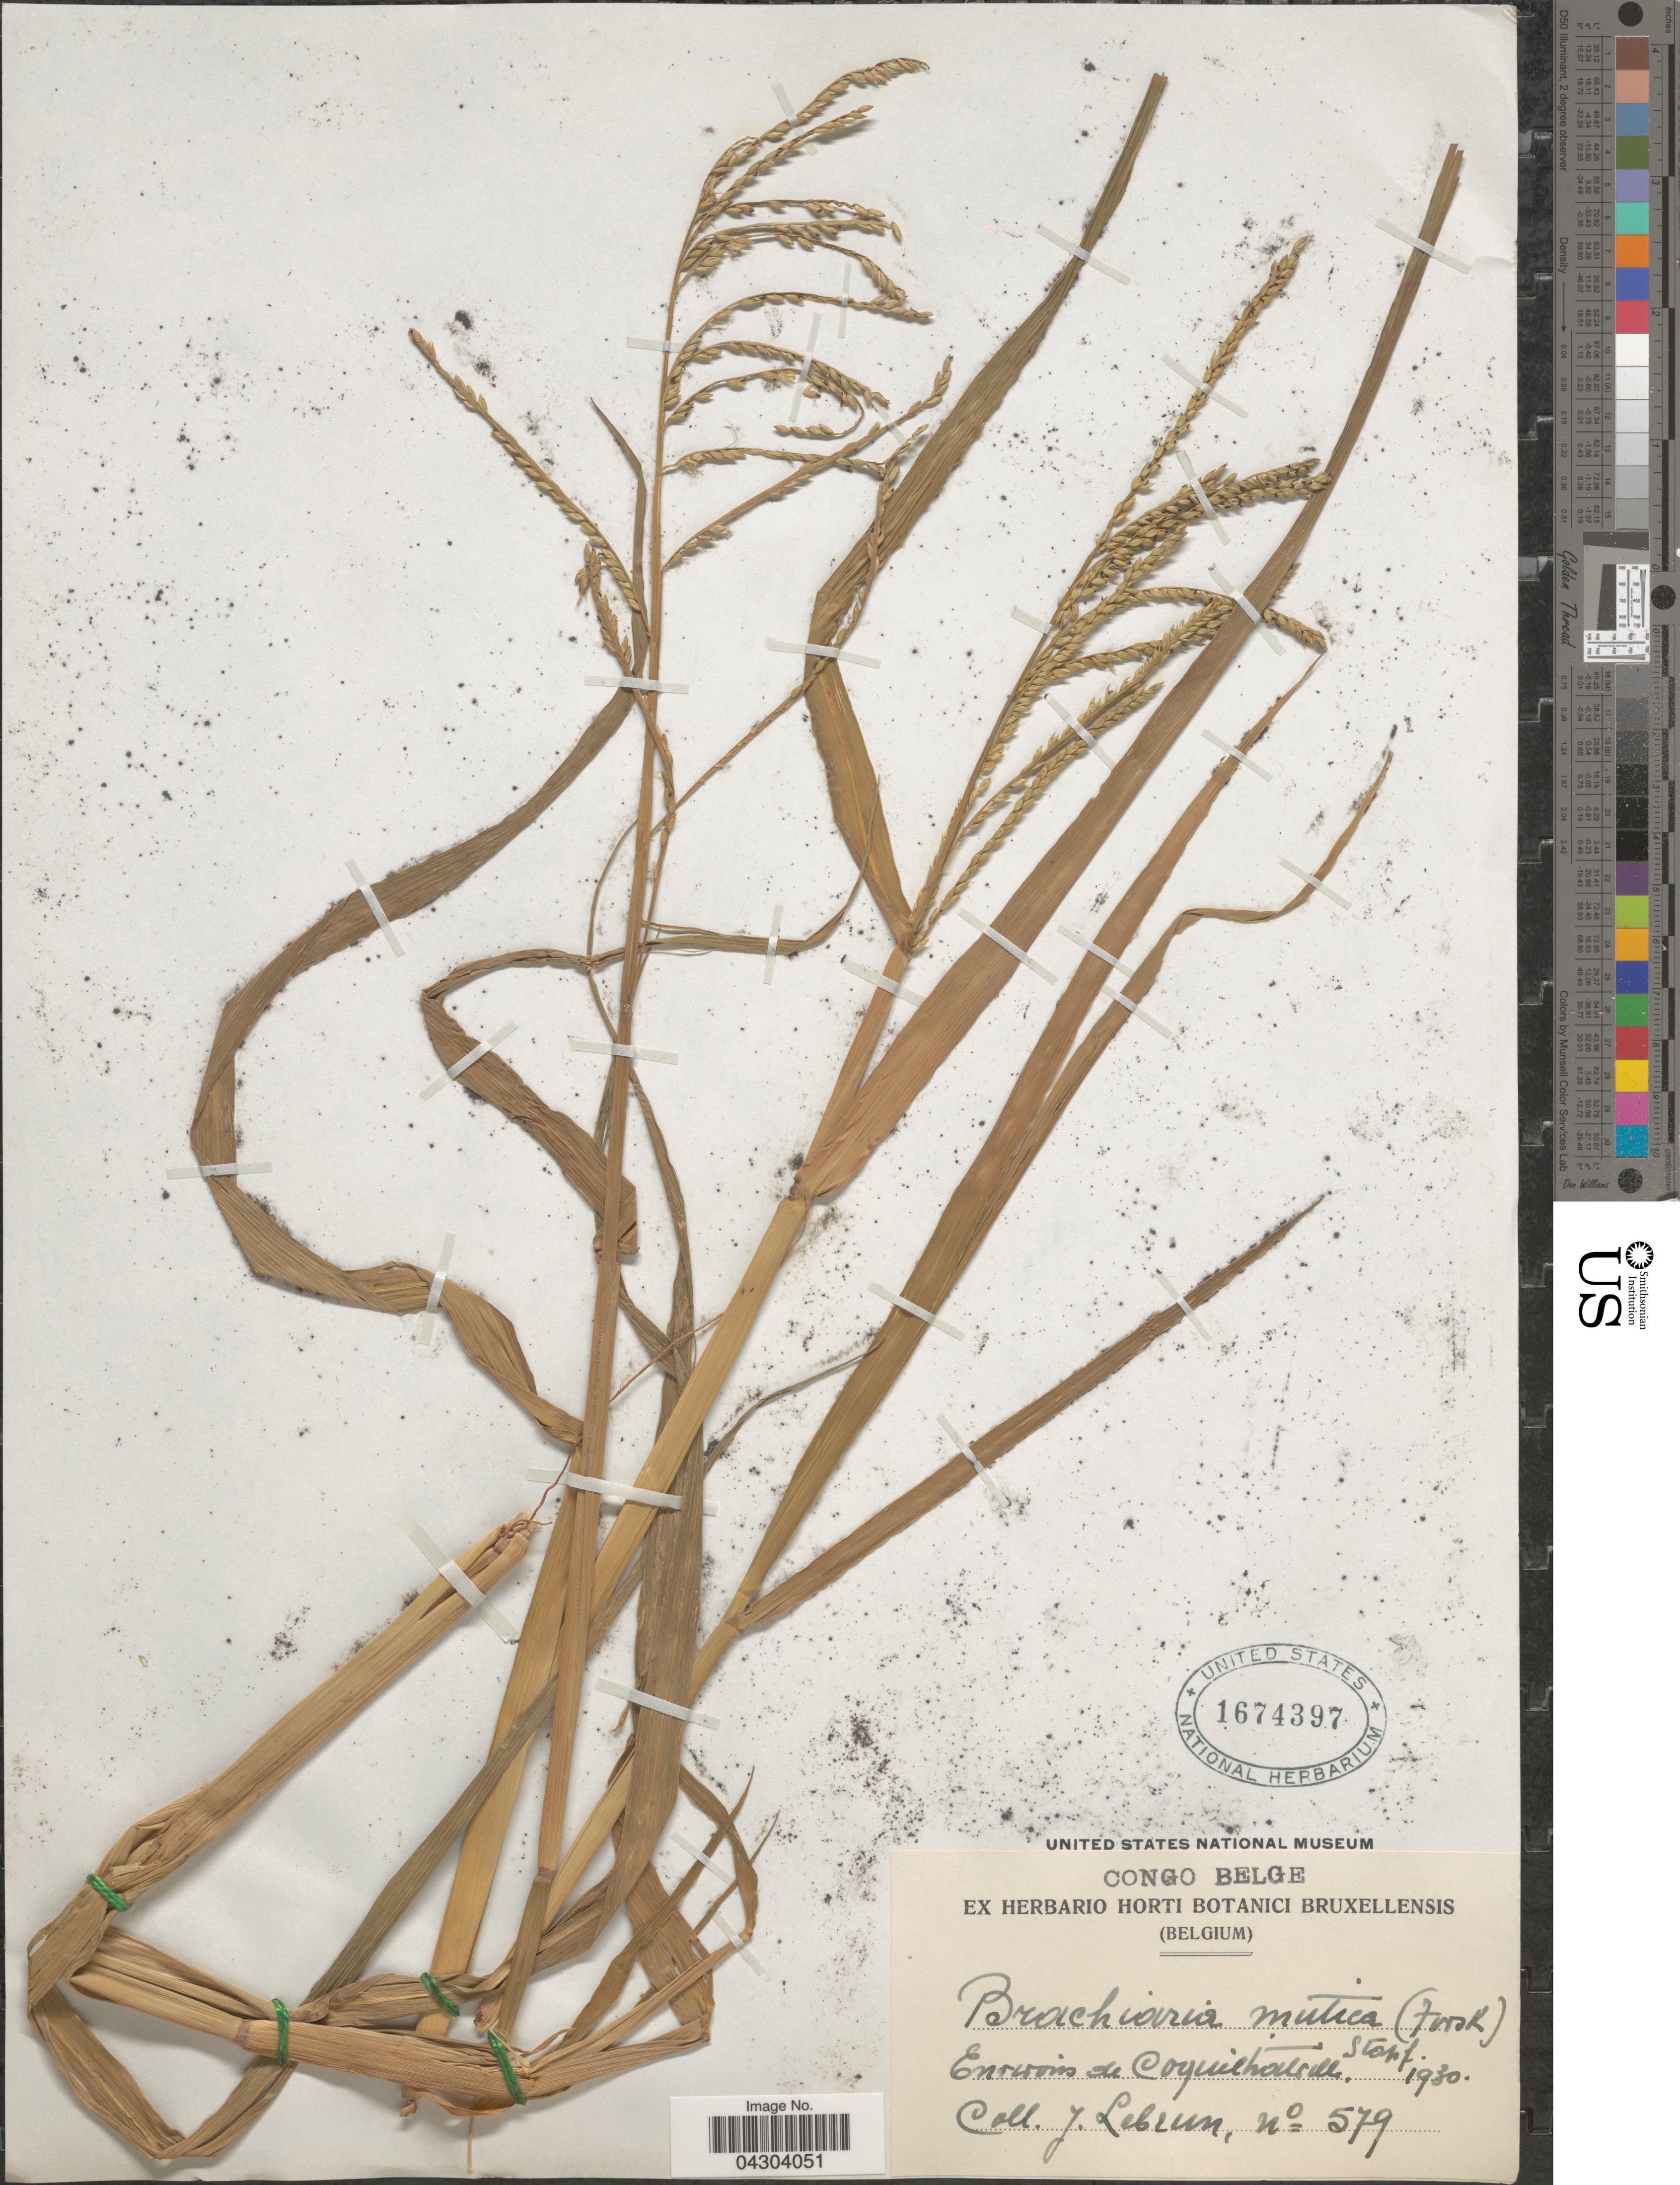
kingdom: Plantae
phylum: Tracheophyta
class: Liliopsida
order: Poales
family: Poaceae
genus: Panicum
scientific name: Panicum sp.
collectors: J. A. Lebrun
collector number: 579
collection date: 1930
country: Congo, Democratic Republic of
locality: Congo Belge. Environs de Coquilhatville.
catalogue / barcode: US 1674397